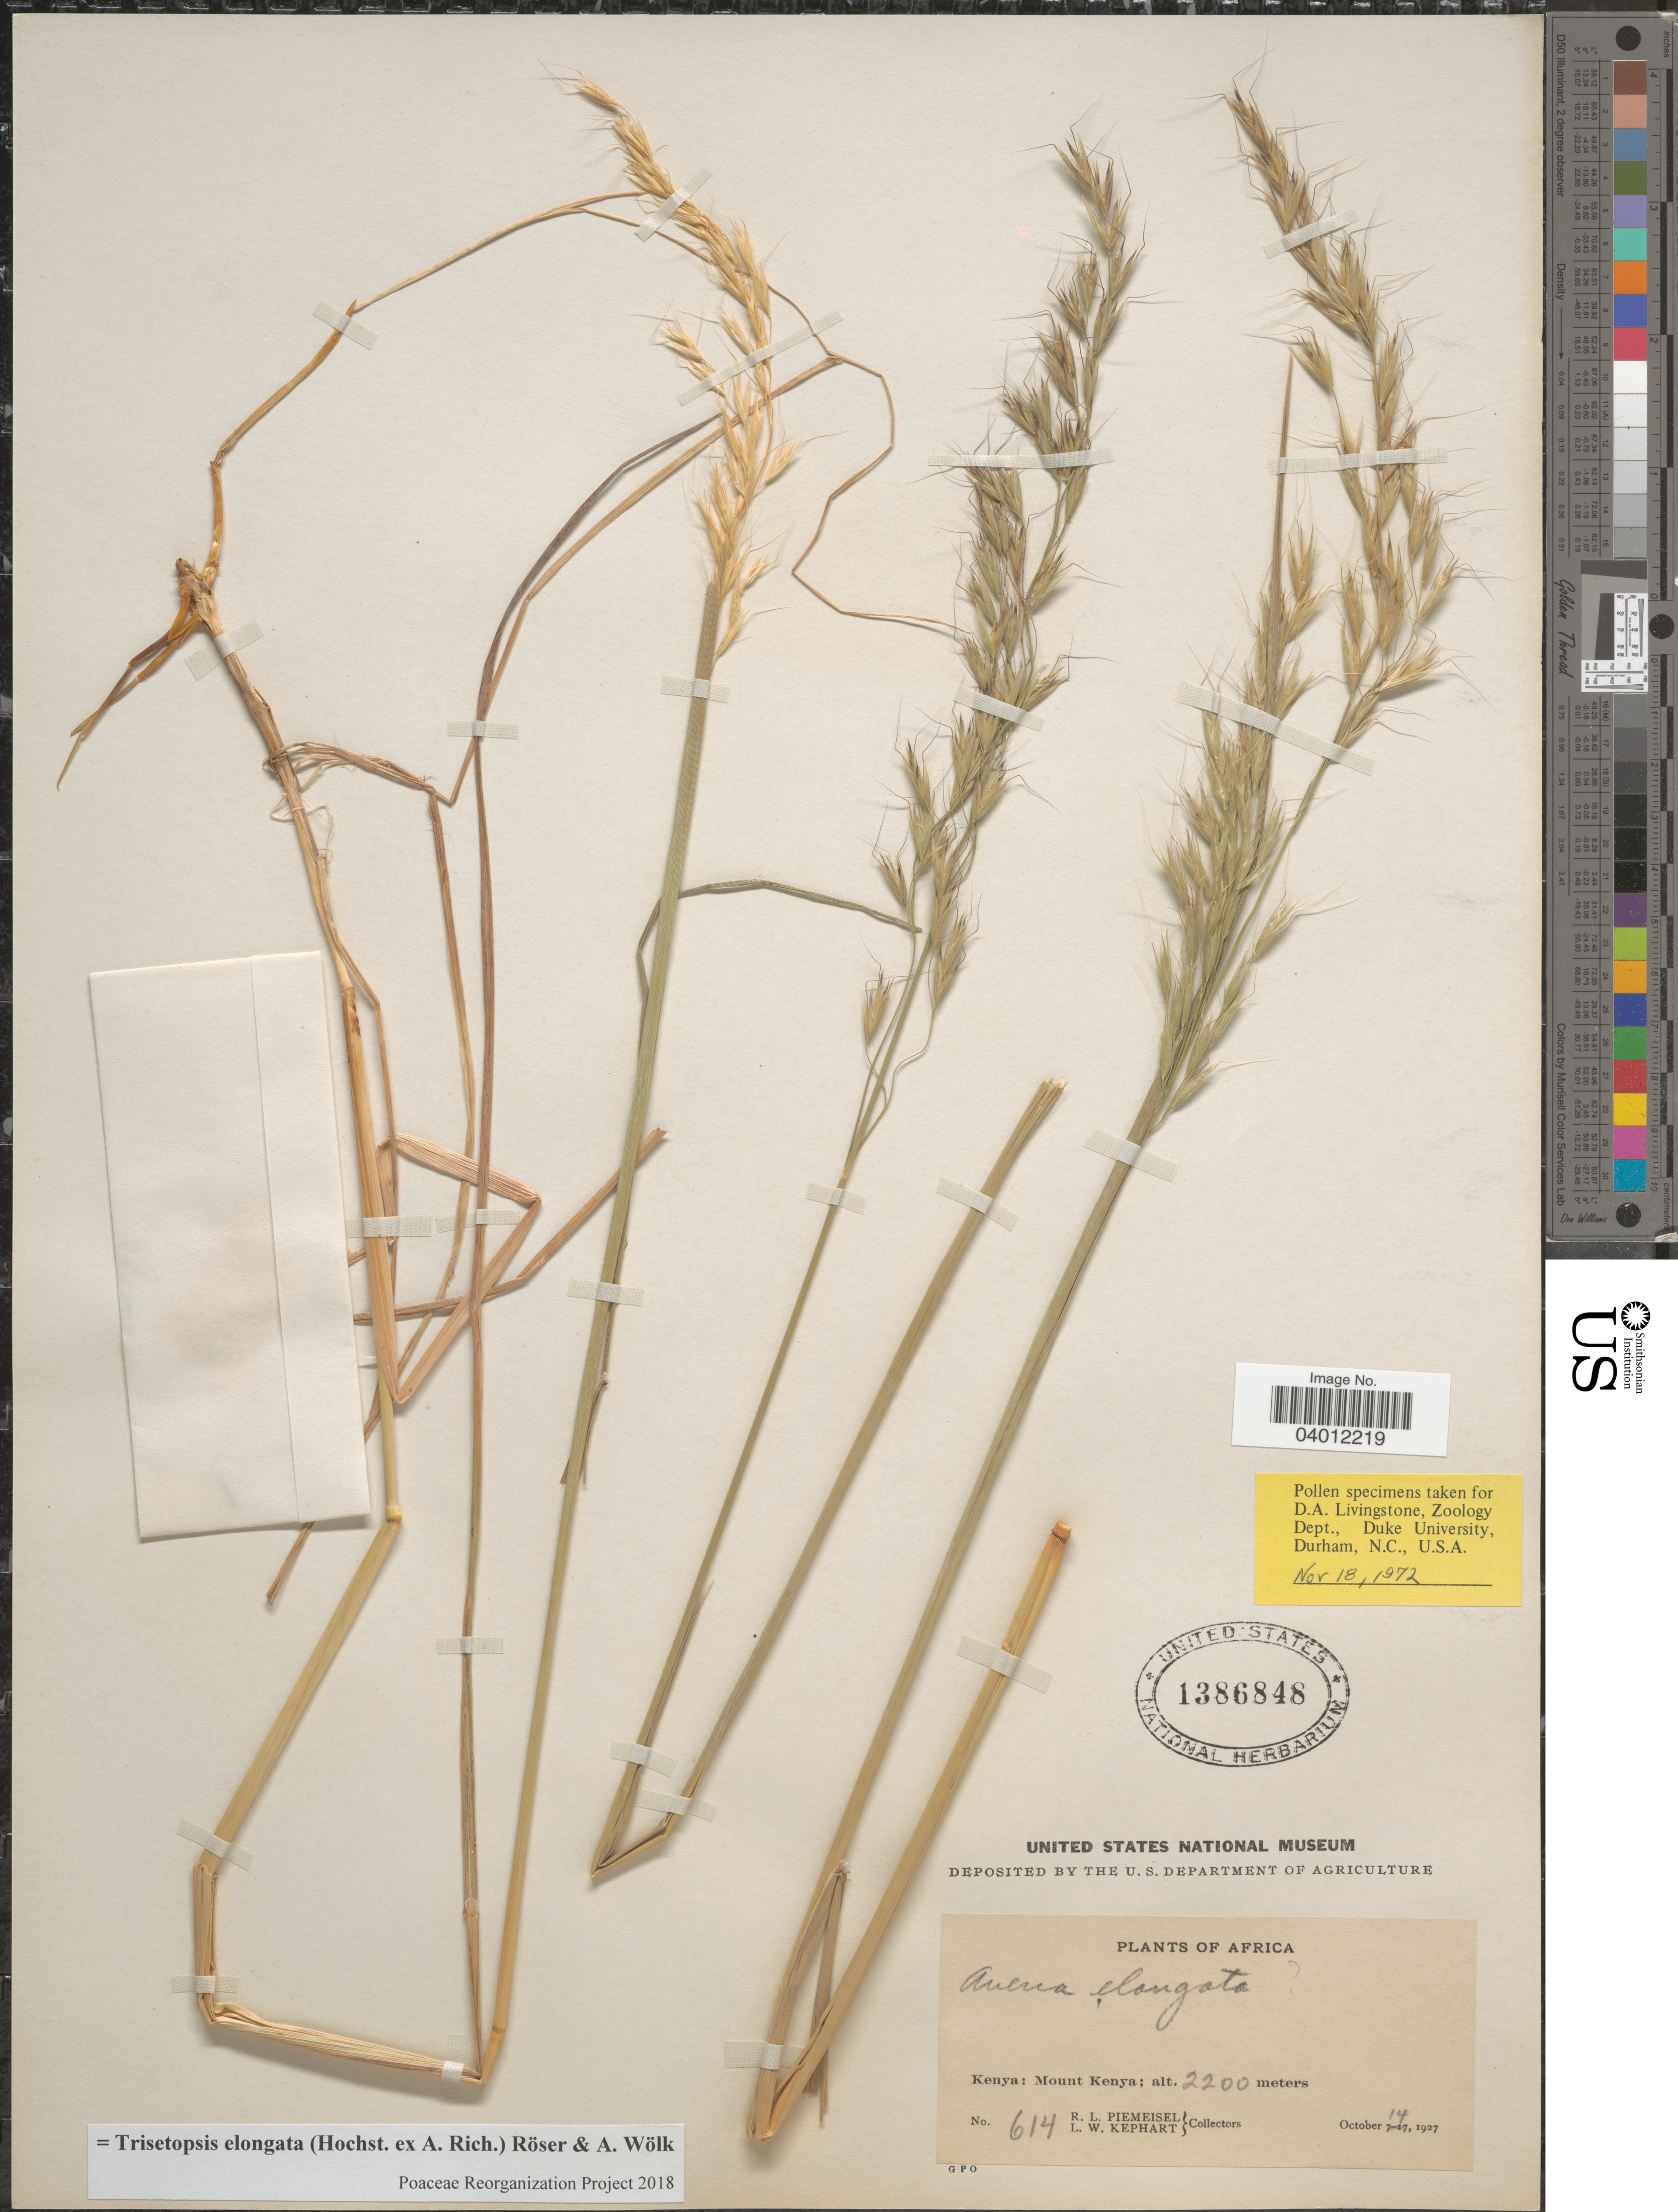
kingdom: Plantae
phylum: Tracheophyta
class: Liliopsida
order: Poales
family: Poaceae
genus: Trisetopsis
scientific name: Trisetopsis elongata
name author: (Hochst. ex A. Rich.) Röser & Wölk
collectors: R. L. Piemeisel & L. W. Kephart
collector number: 614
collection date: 1927-10-14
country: Kenya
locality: Mount Kenya.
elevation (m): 2200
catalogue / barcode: US 1386848